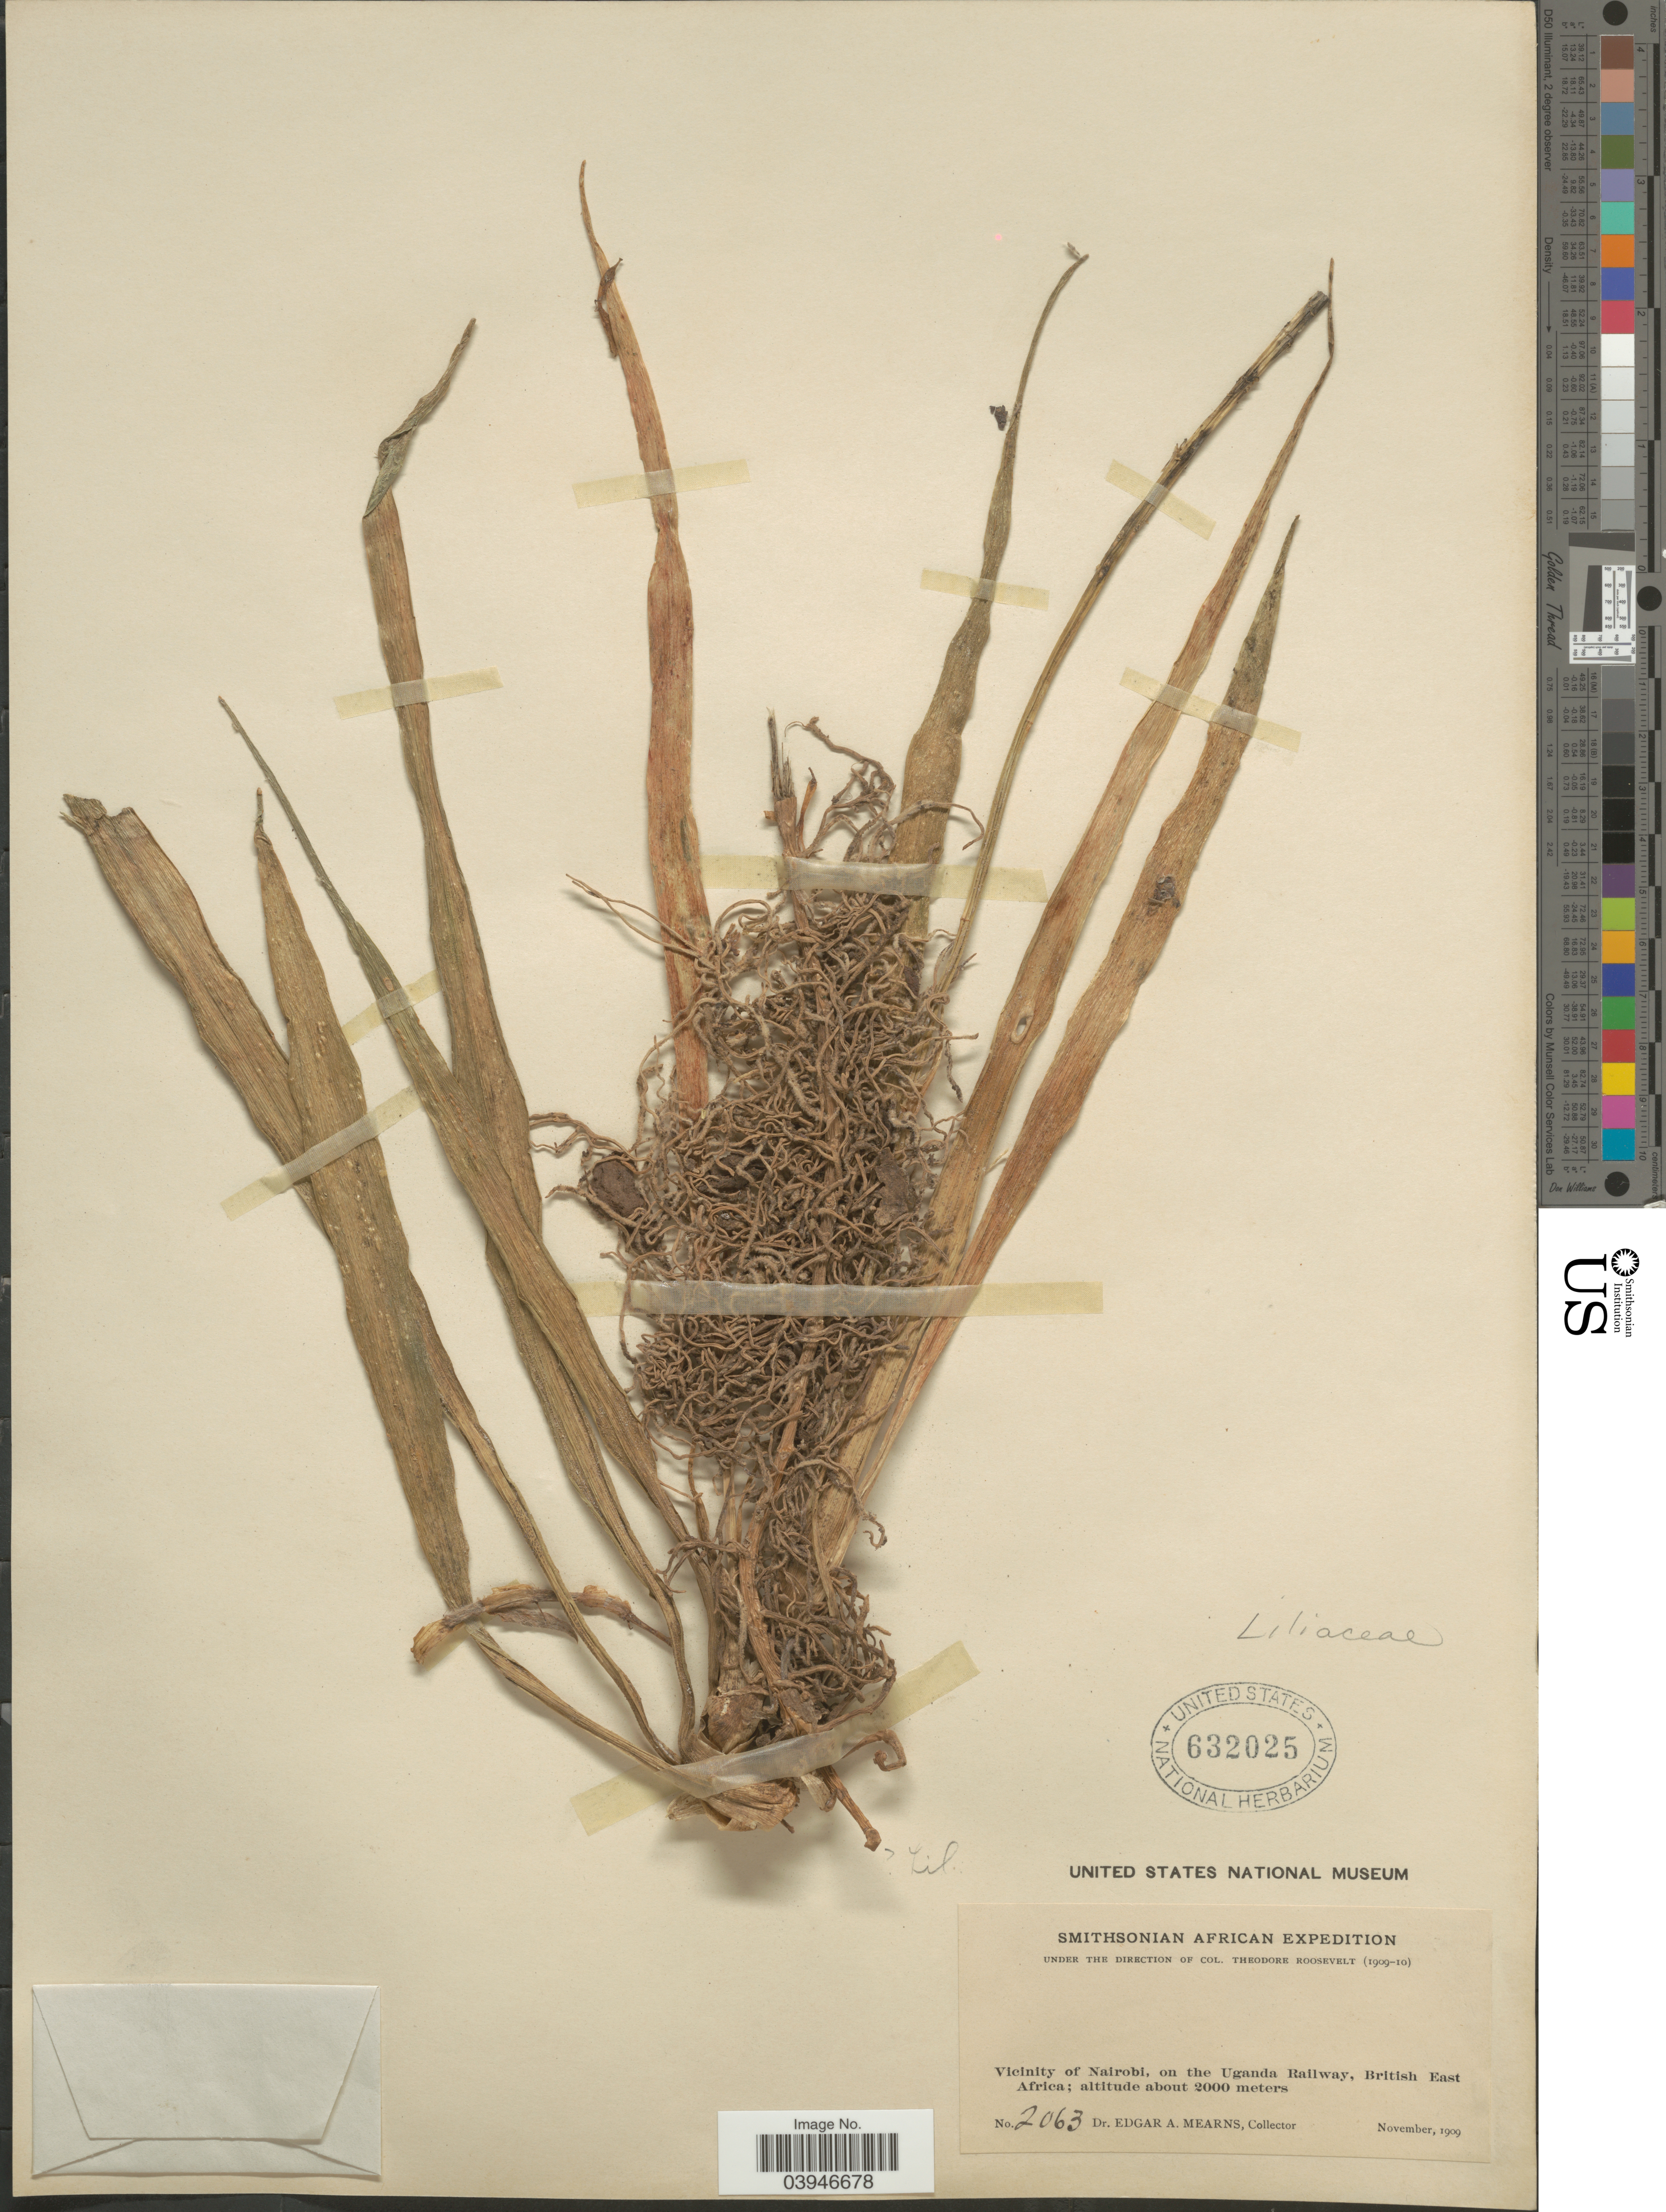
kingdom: Plantae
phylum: Tracheophyta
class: Liliopsida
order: Liliales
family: Liliaceae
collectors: E. A. Mearns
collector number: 2063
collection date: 1909-11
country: Kenya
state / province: Nairobi Area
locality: Vicinity of Nairobi, on the Uganda Railway, British East Africa.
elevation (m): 2000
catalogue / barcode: US 632025